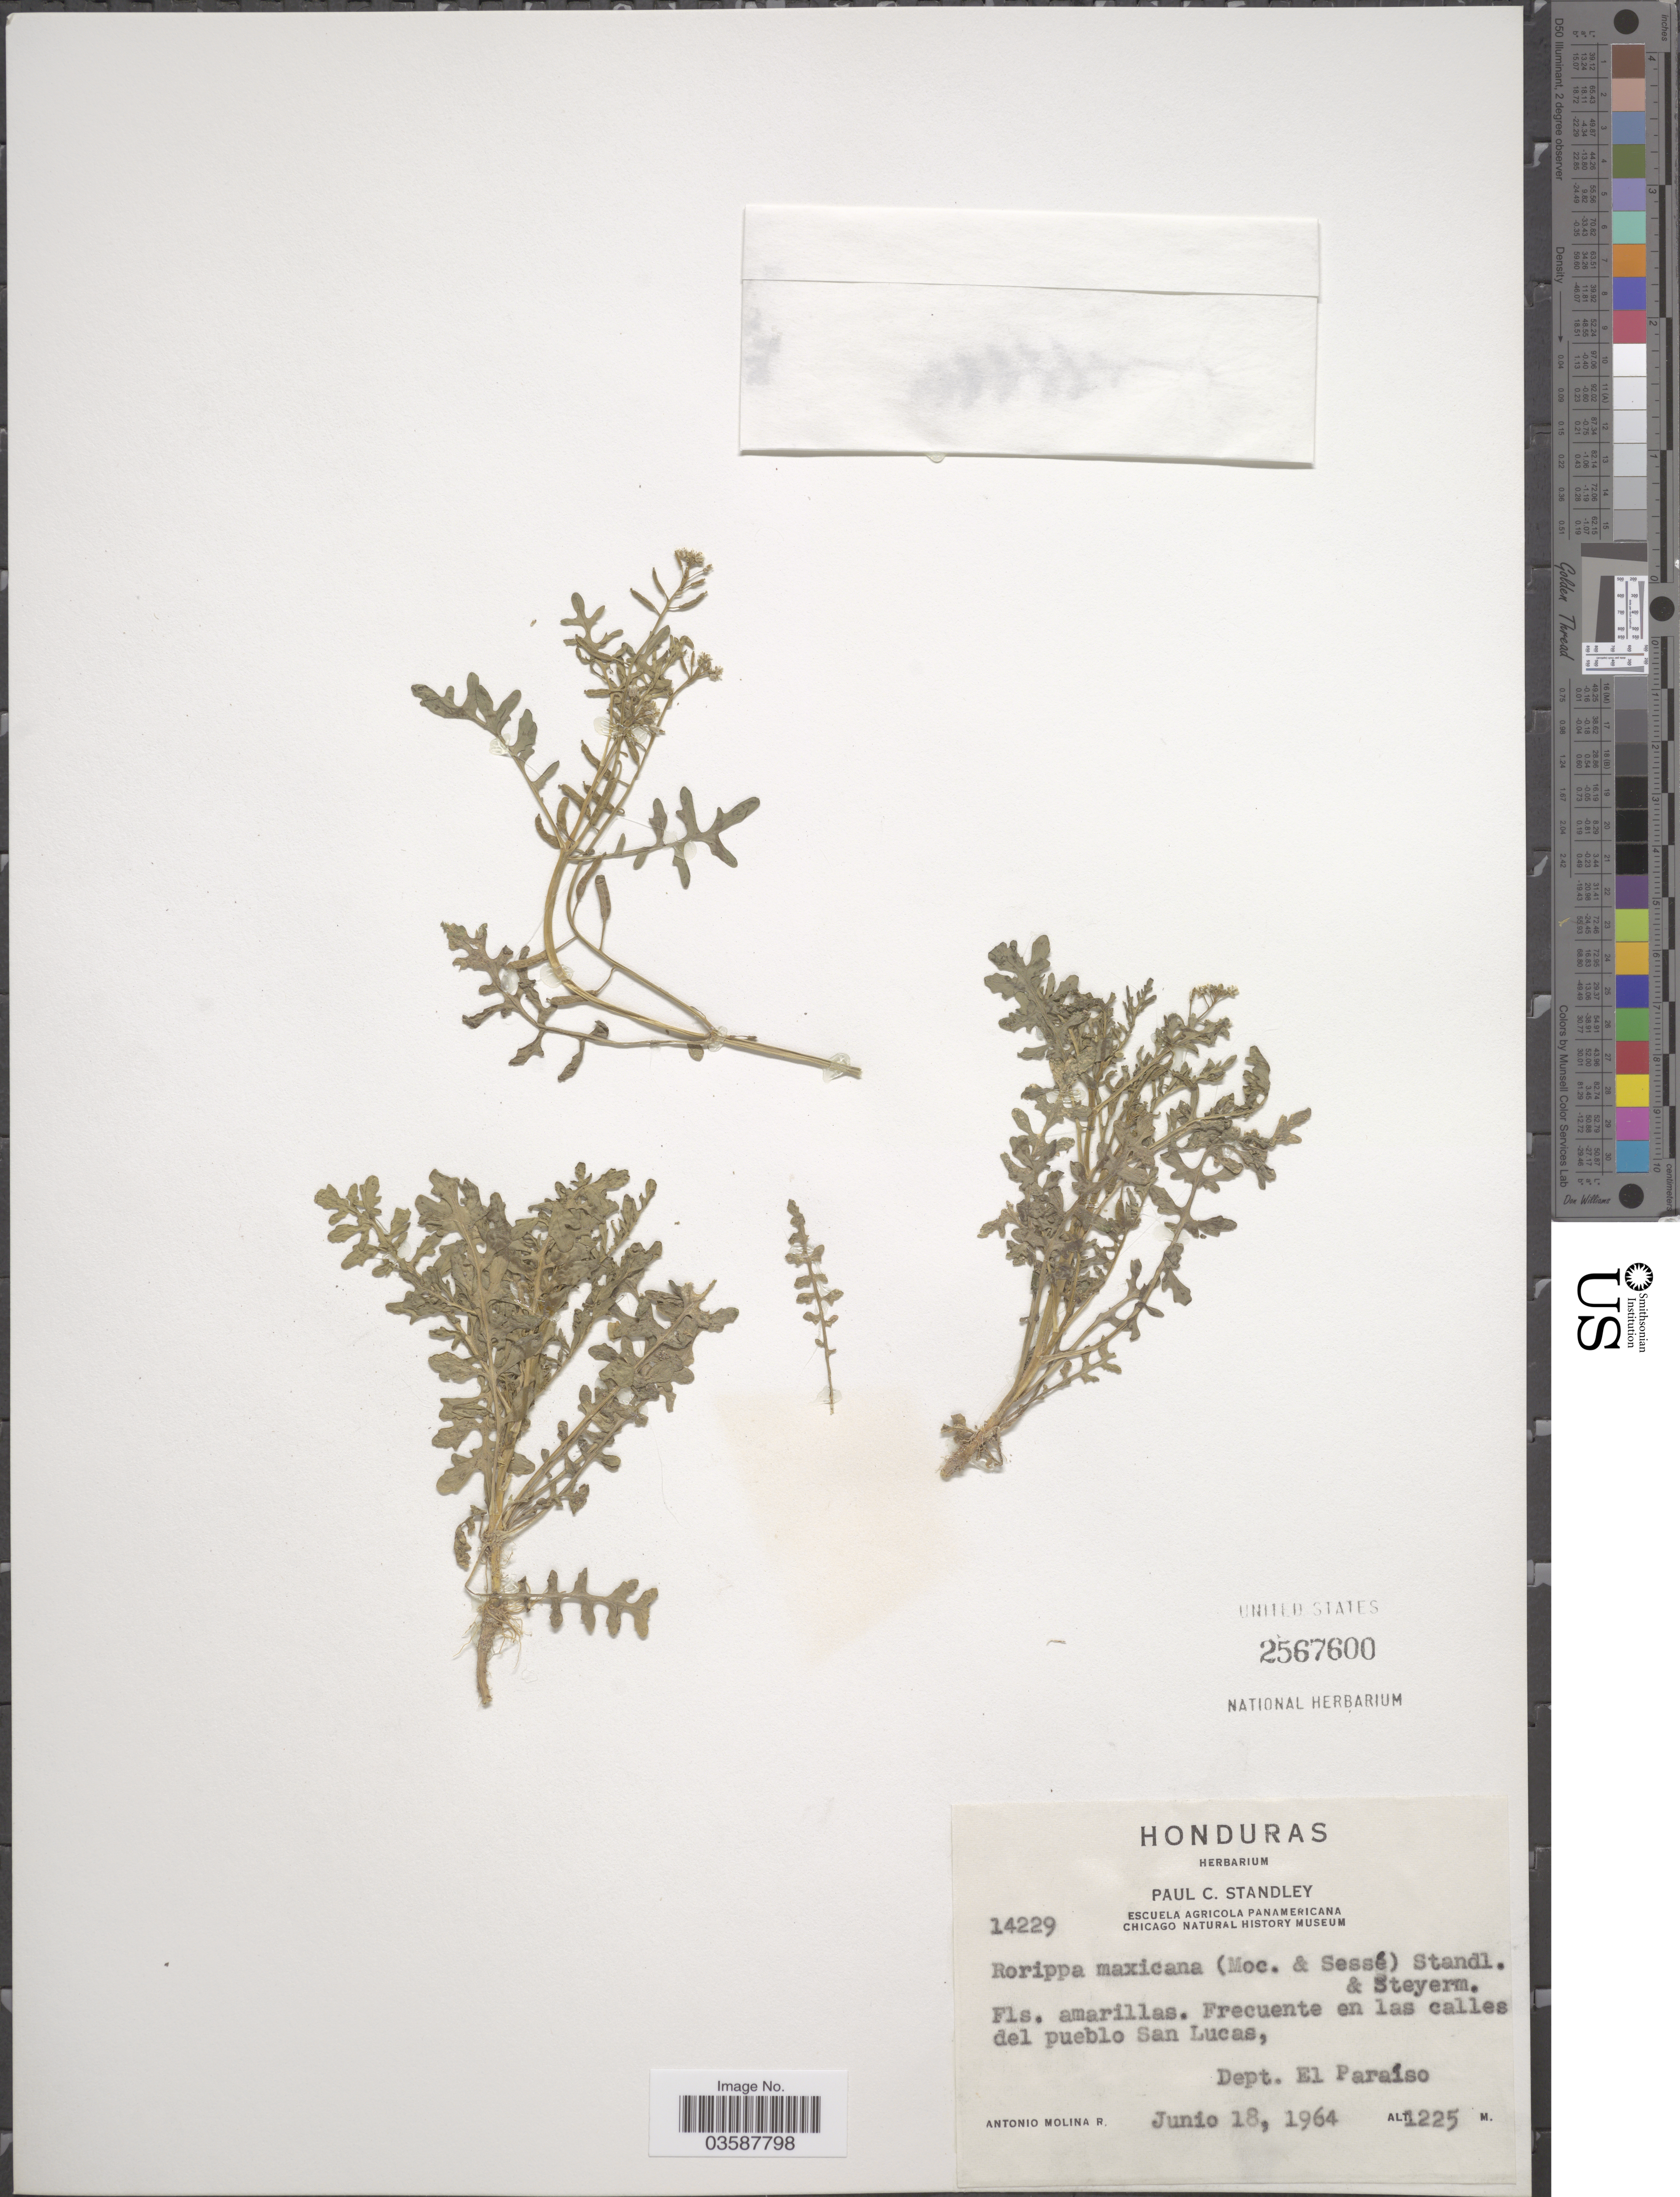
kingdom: Plantae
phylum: Tracheophyta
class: Magnoliopsida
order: Brassicales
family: Brassicaceae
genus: Rorippa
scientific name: Rorippa mexicana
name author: (Moc.) Standl. & Steyerm.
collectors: A. Molina R.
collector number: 14229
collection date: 1964-06-18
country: Honduras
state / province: El Paraiso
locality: Frecuente en las calles del pueblo San Lucas, Dept. El Paraíso.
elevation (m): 1225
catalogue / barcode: US 2567600